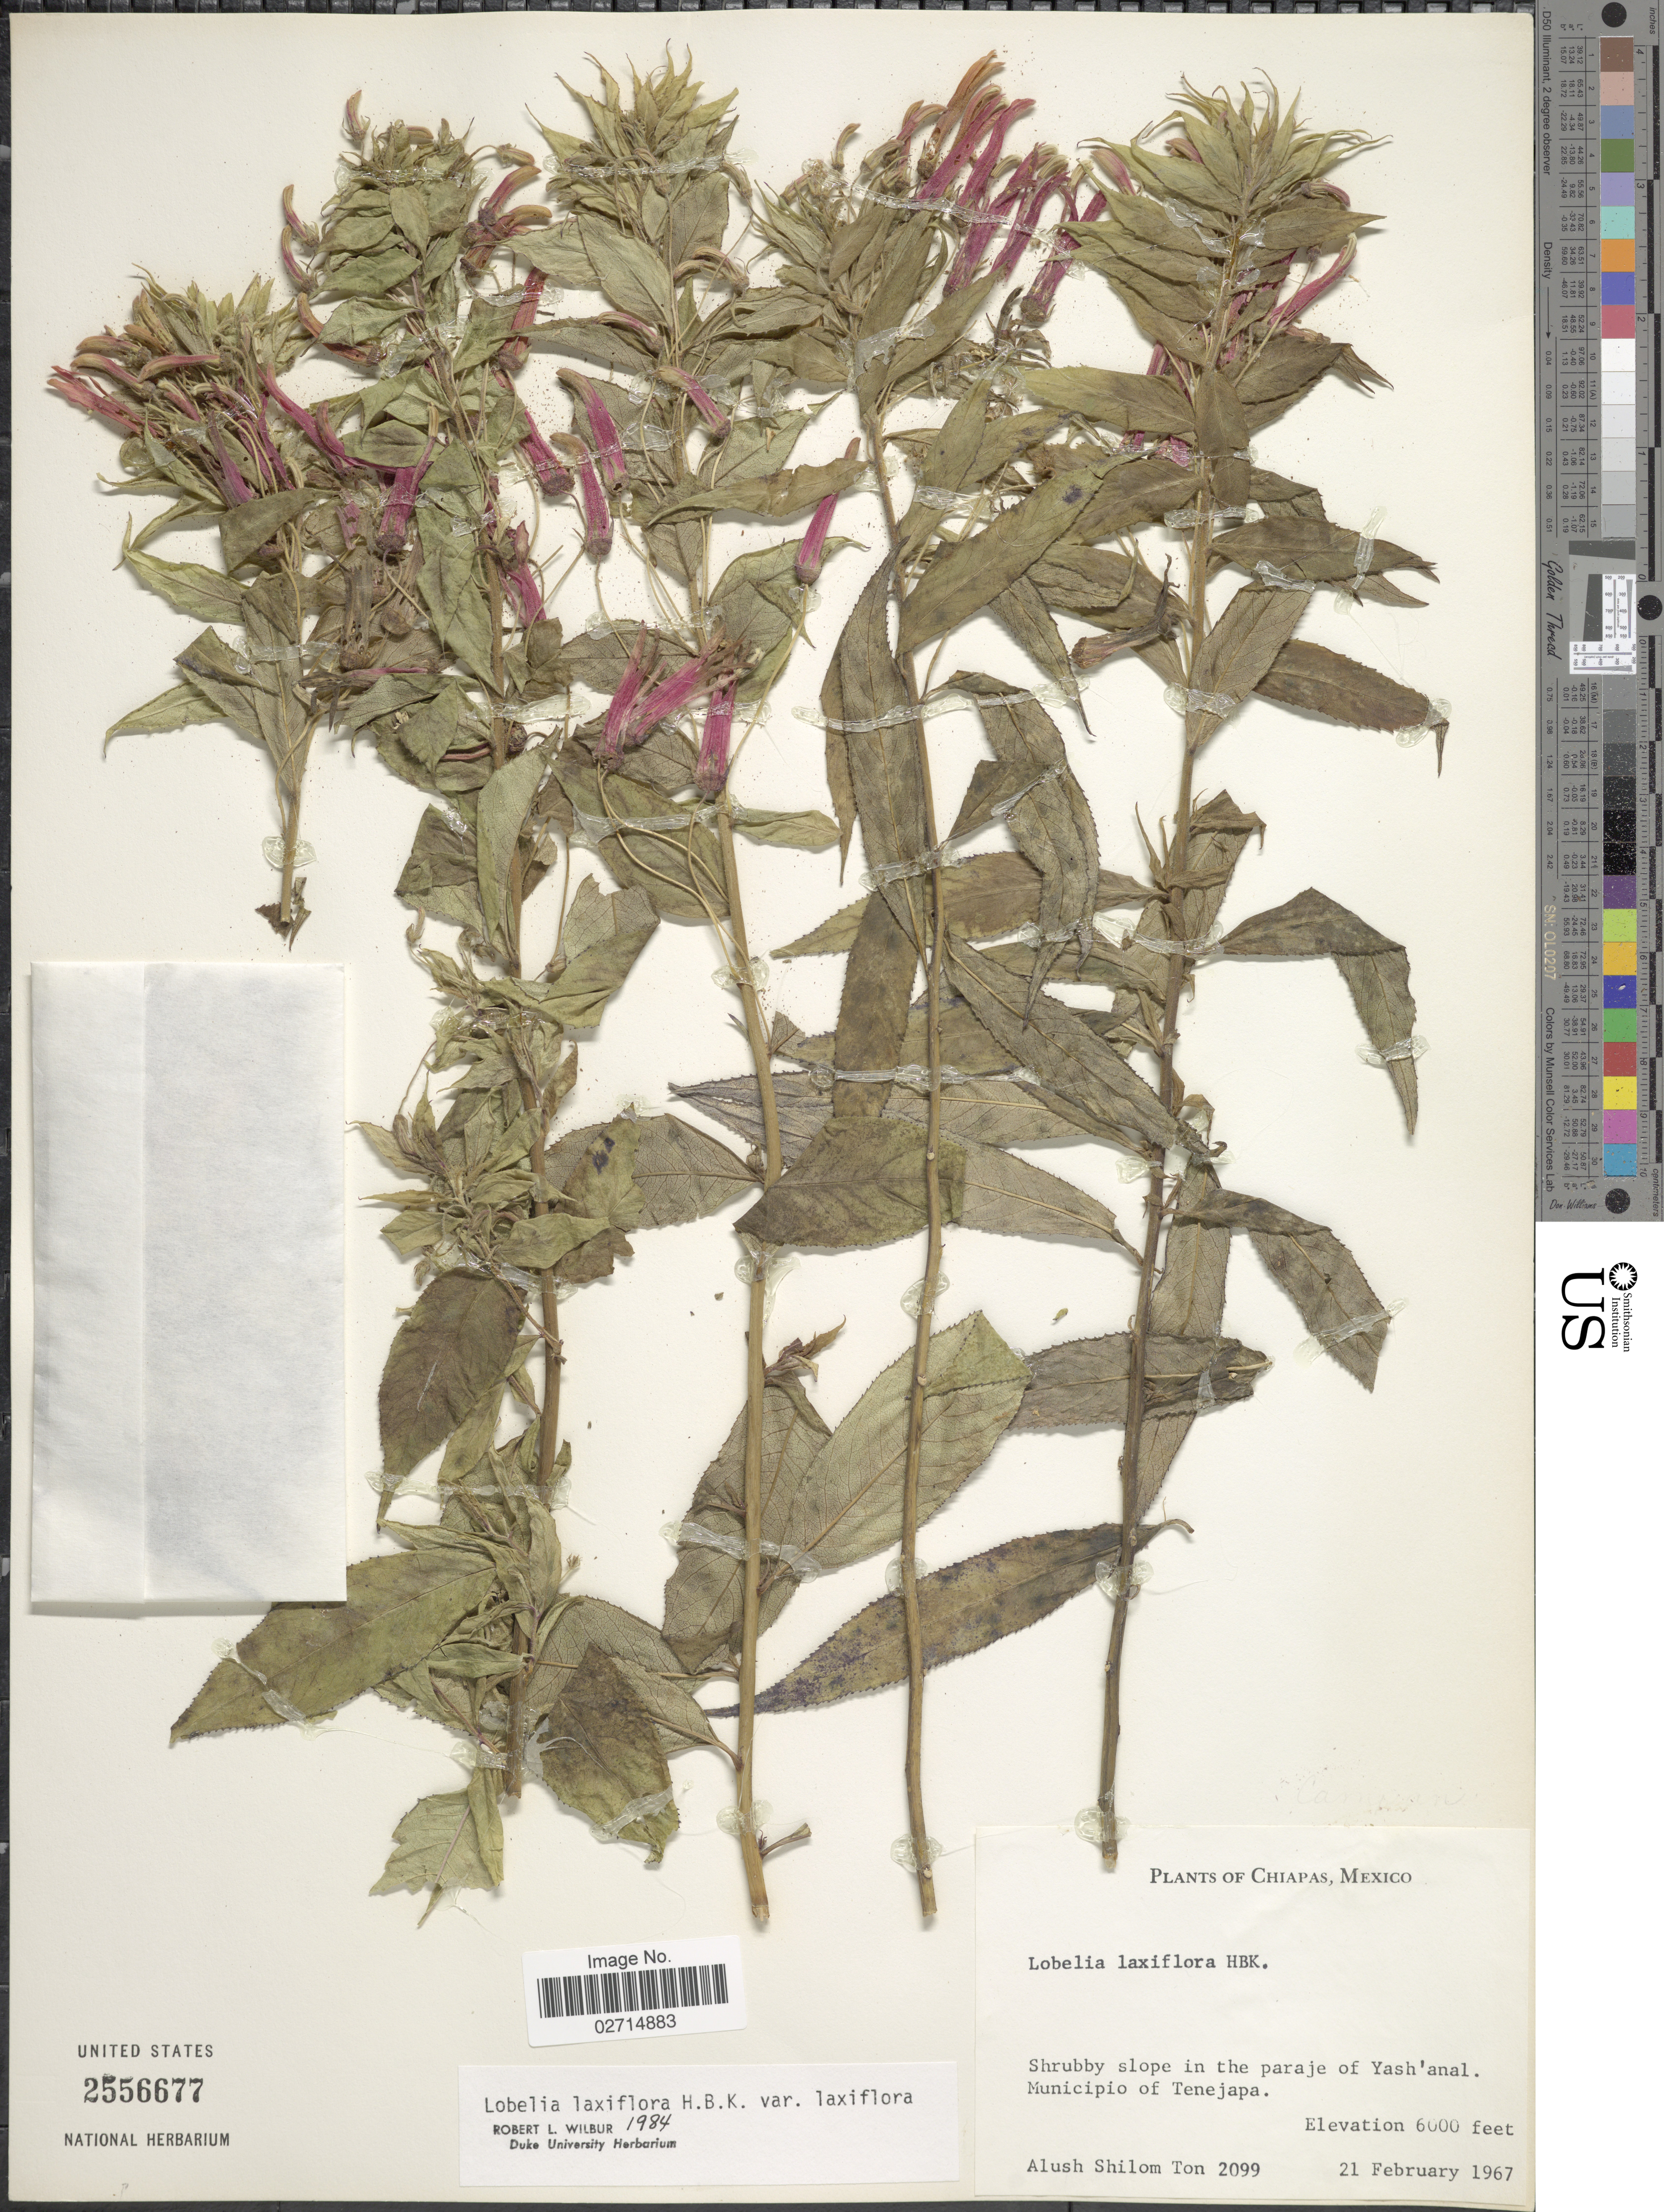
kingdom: Plantae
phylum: Tracheophyta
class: Magnoliopsida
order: Asterales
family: Campanulaceae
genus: Lobelia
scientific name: Lobelia laxiflora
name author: Kunth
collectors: A. M. Ton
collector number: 2099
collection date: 1967-02-21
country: Mexico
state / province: Chiapas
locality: Chiapas, Mexico, Shrubby slope in the paraje of Yash'anal, Municipio of Tenejapa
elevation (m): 1829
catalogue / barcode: US 2556677